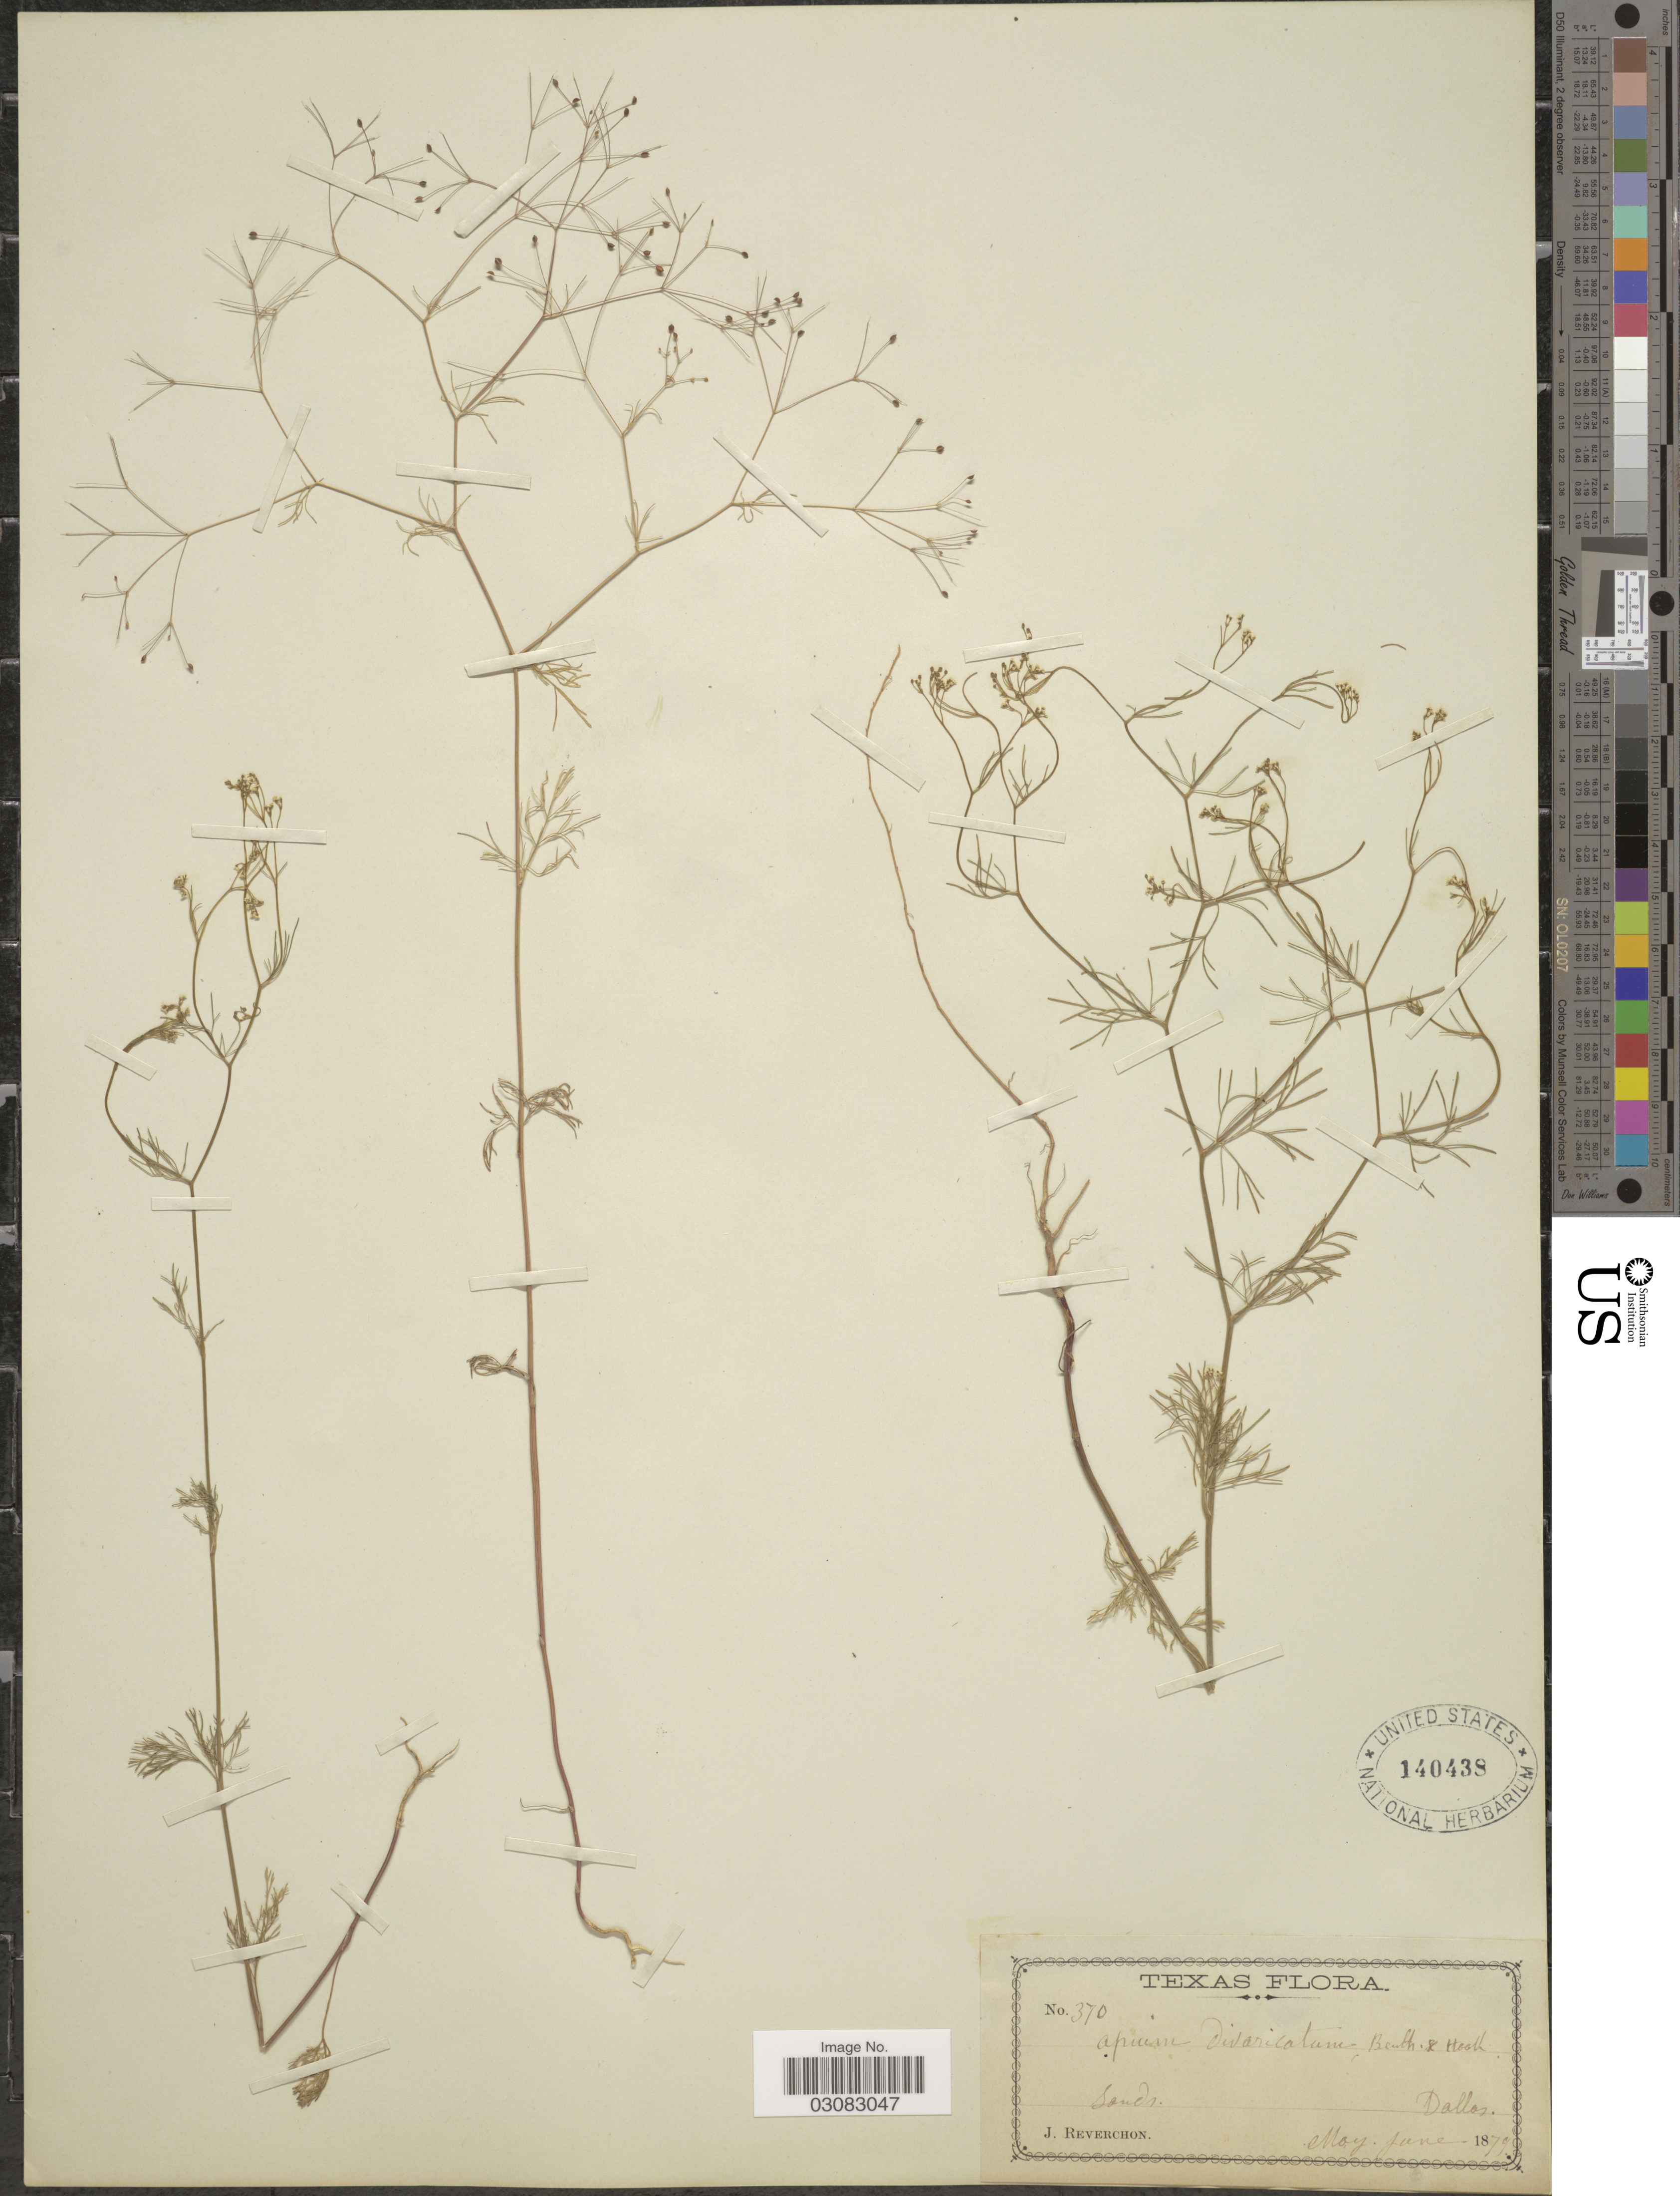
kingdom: Plantae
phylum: Tracheophyta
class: Magnoliopsida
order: Apiales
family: Apiaceae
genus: Spermolepis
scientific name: Spermolepis divaricata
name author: (Walter) Raf.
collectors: J. Reverchon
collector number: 370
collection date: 1879-05/1879-06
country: United States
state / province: Texas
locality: Dallas.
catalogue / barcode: US 140438